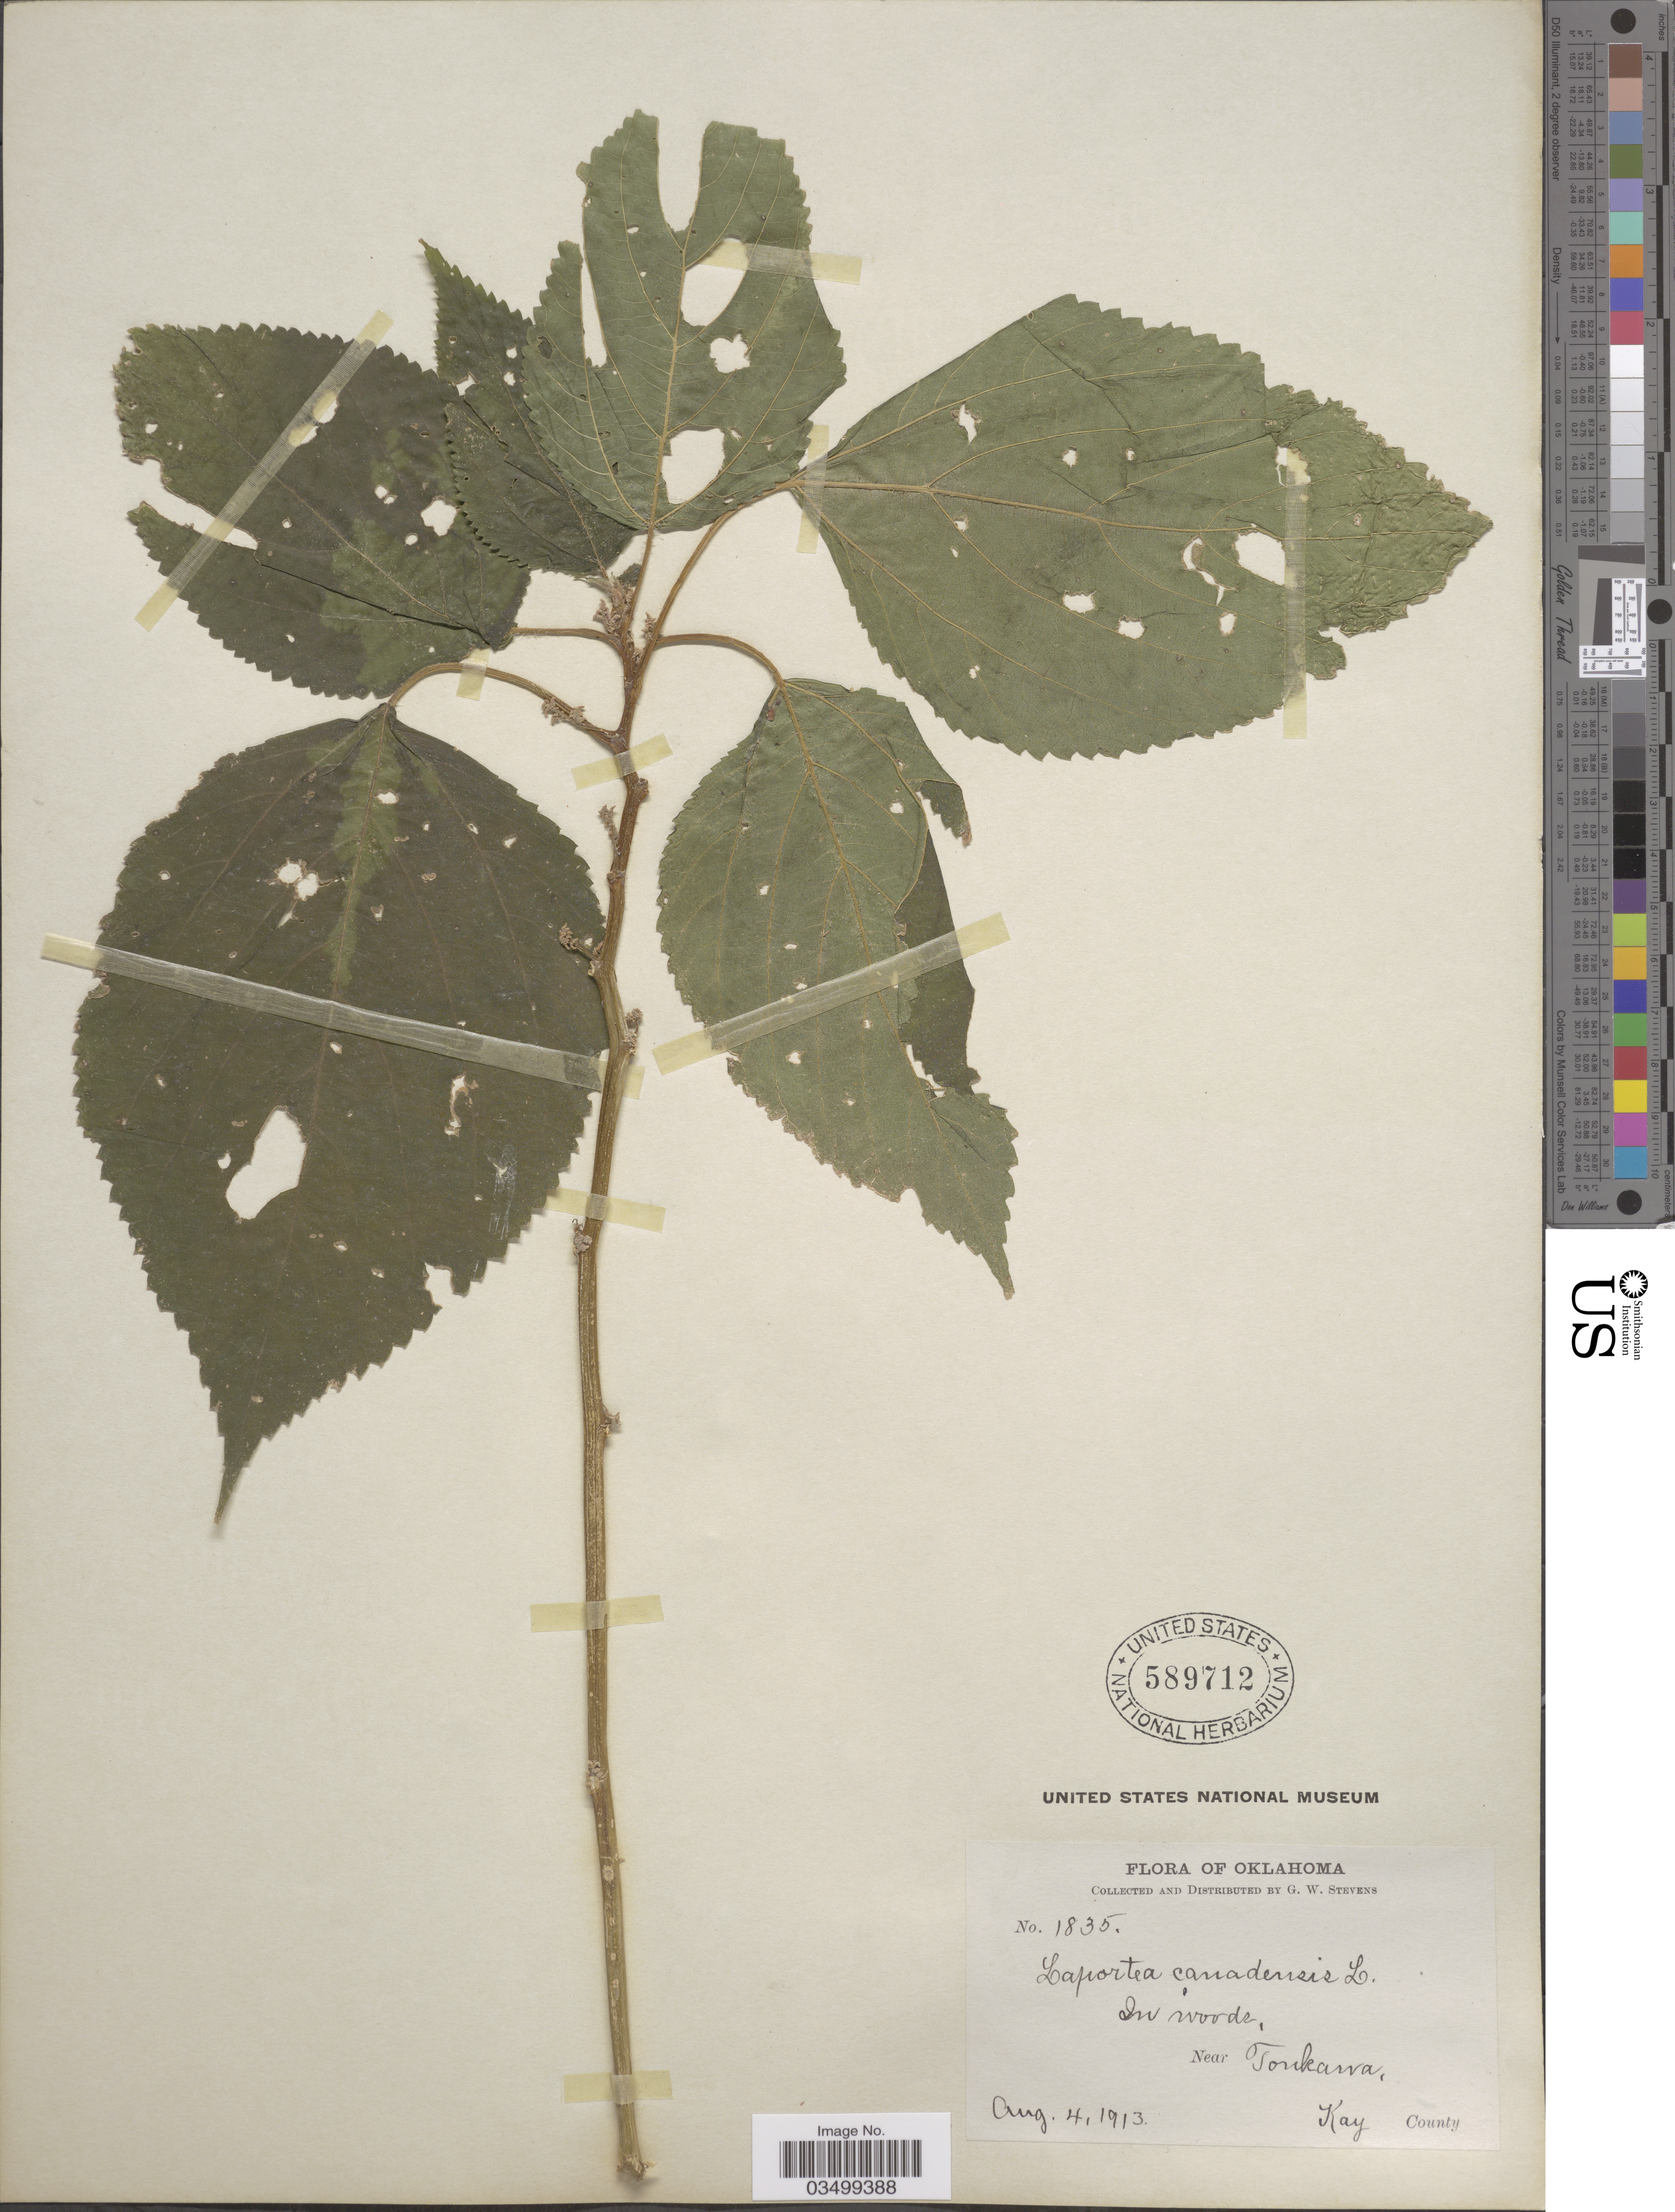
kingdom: Plantae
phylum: Tracheophyta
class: Magnoliopsida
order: Rosales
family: Urticaceae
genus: Laportea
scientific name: Laportea canadensis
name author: (L.) Wedd.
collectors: G. W. Stevens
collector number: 1835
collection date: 1913-08-04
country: United States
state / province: Oklahoma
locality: In woods, Near Tonkawa, Kay County.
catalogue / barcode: US 589712